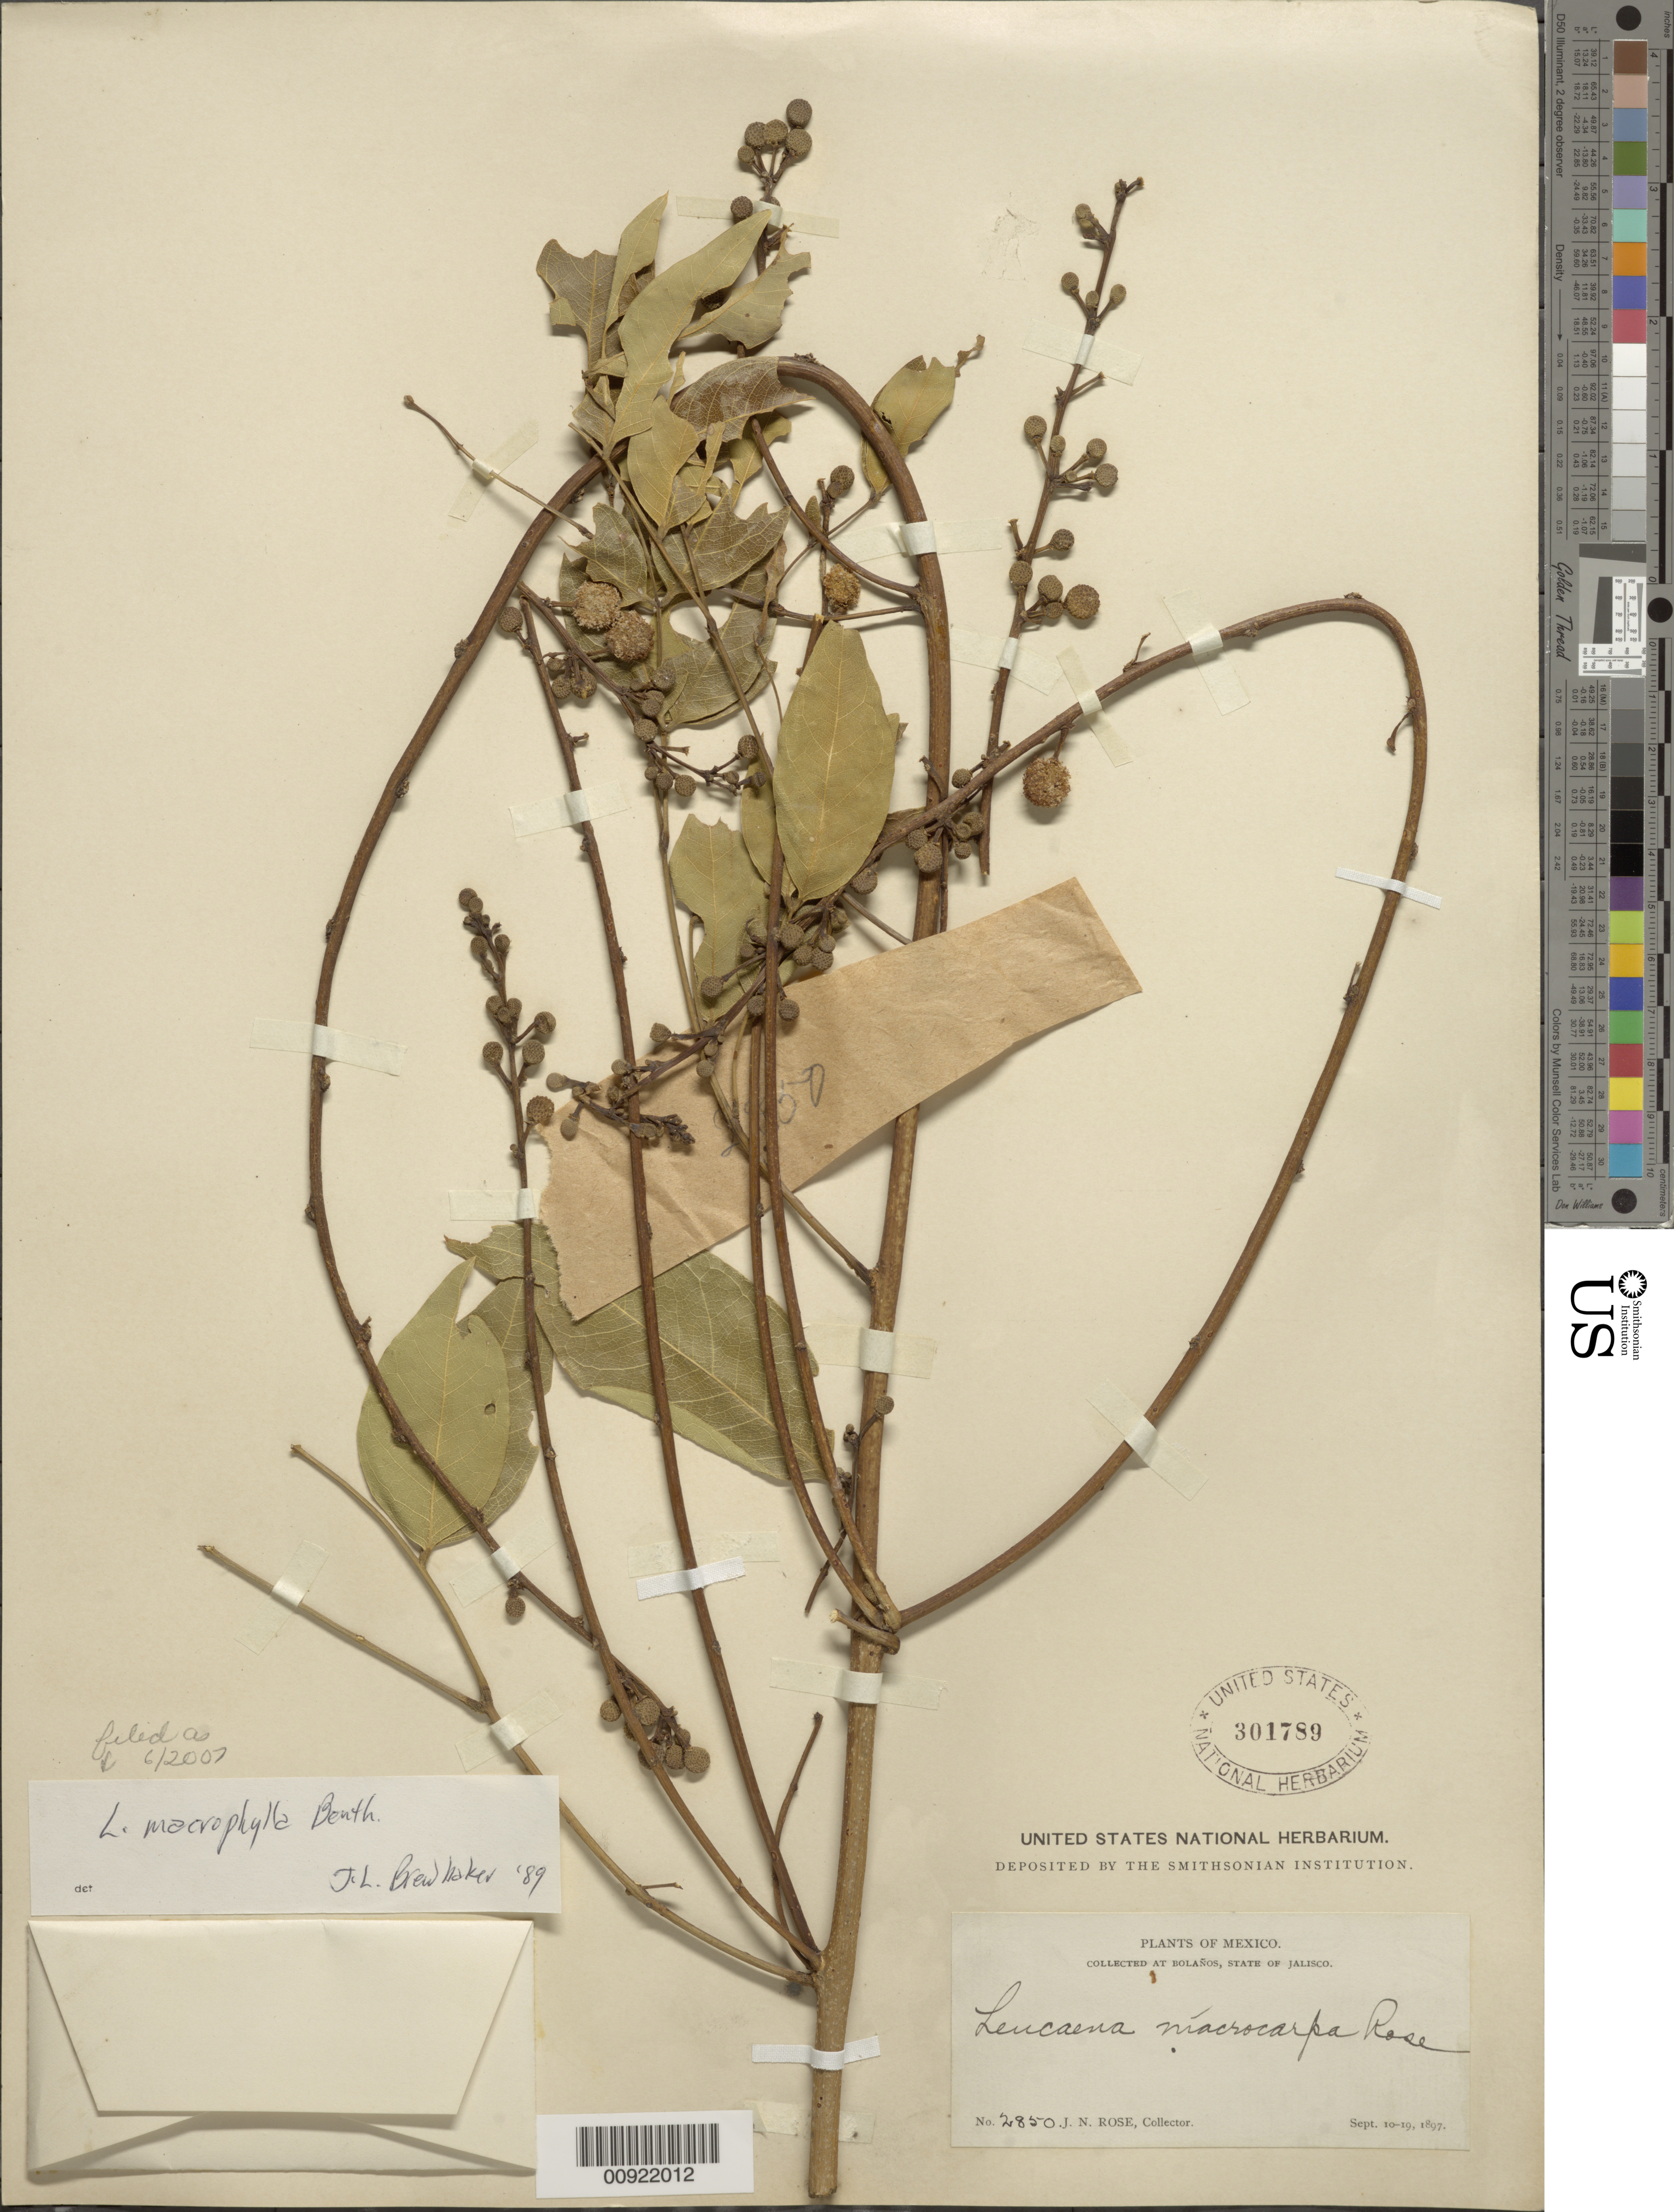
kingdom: Plantae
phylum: Tracheophyta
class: Magnoliopsida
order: Fabales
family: Fabaceae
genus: Leucaena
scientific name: Leucaena macrophylla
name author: Benth.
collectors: J. N. Rose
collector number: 2850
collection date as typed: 10 Sep 1897 to 19 Sep 1897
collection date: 1897-09-10/1897-09-19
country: Mexico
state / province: Jalisco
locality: Bolaños, State of Jalisco.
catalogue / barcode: US 301789